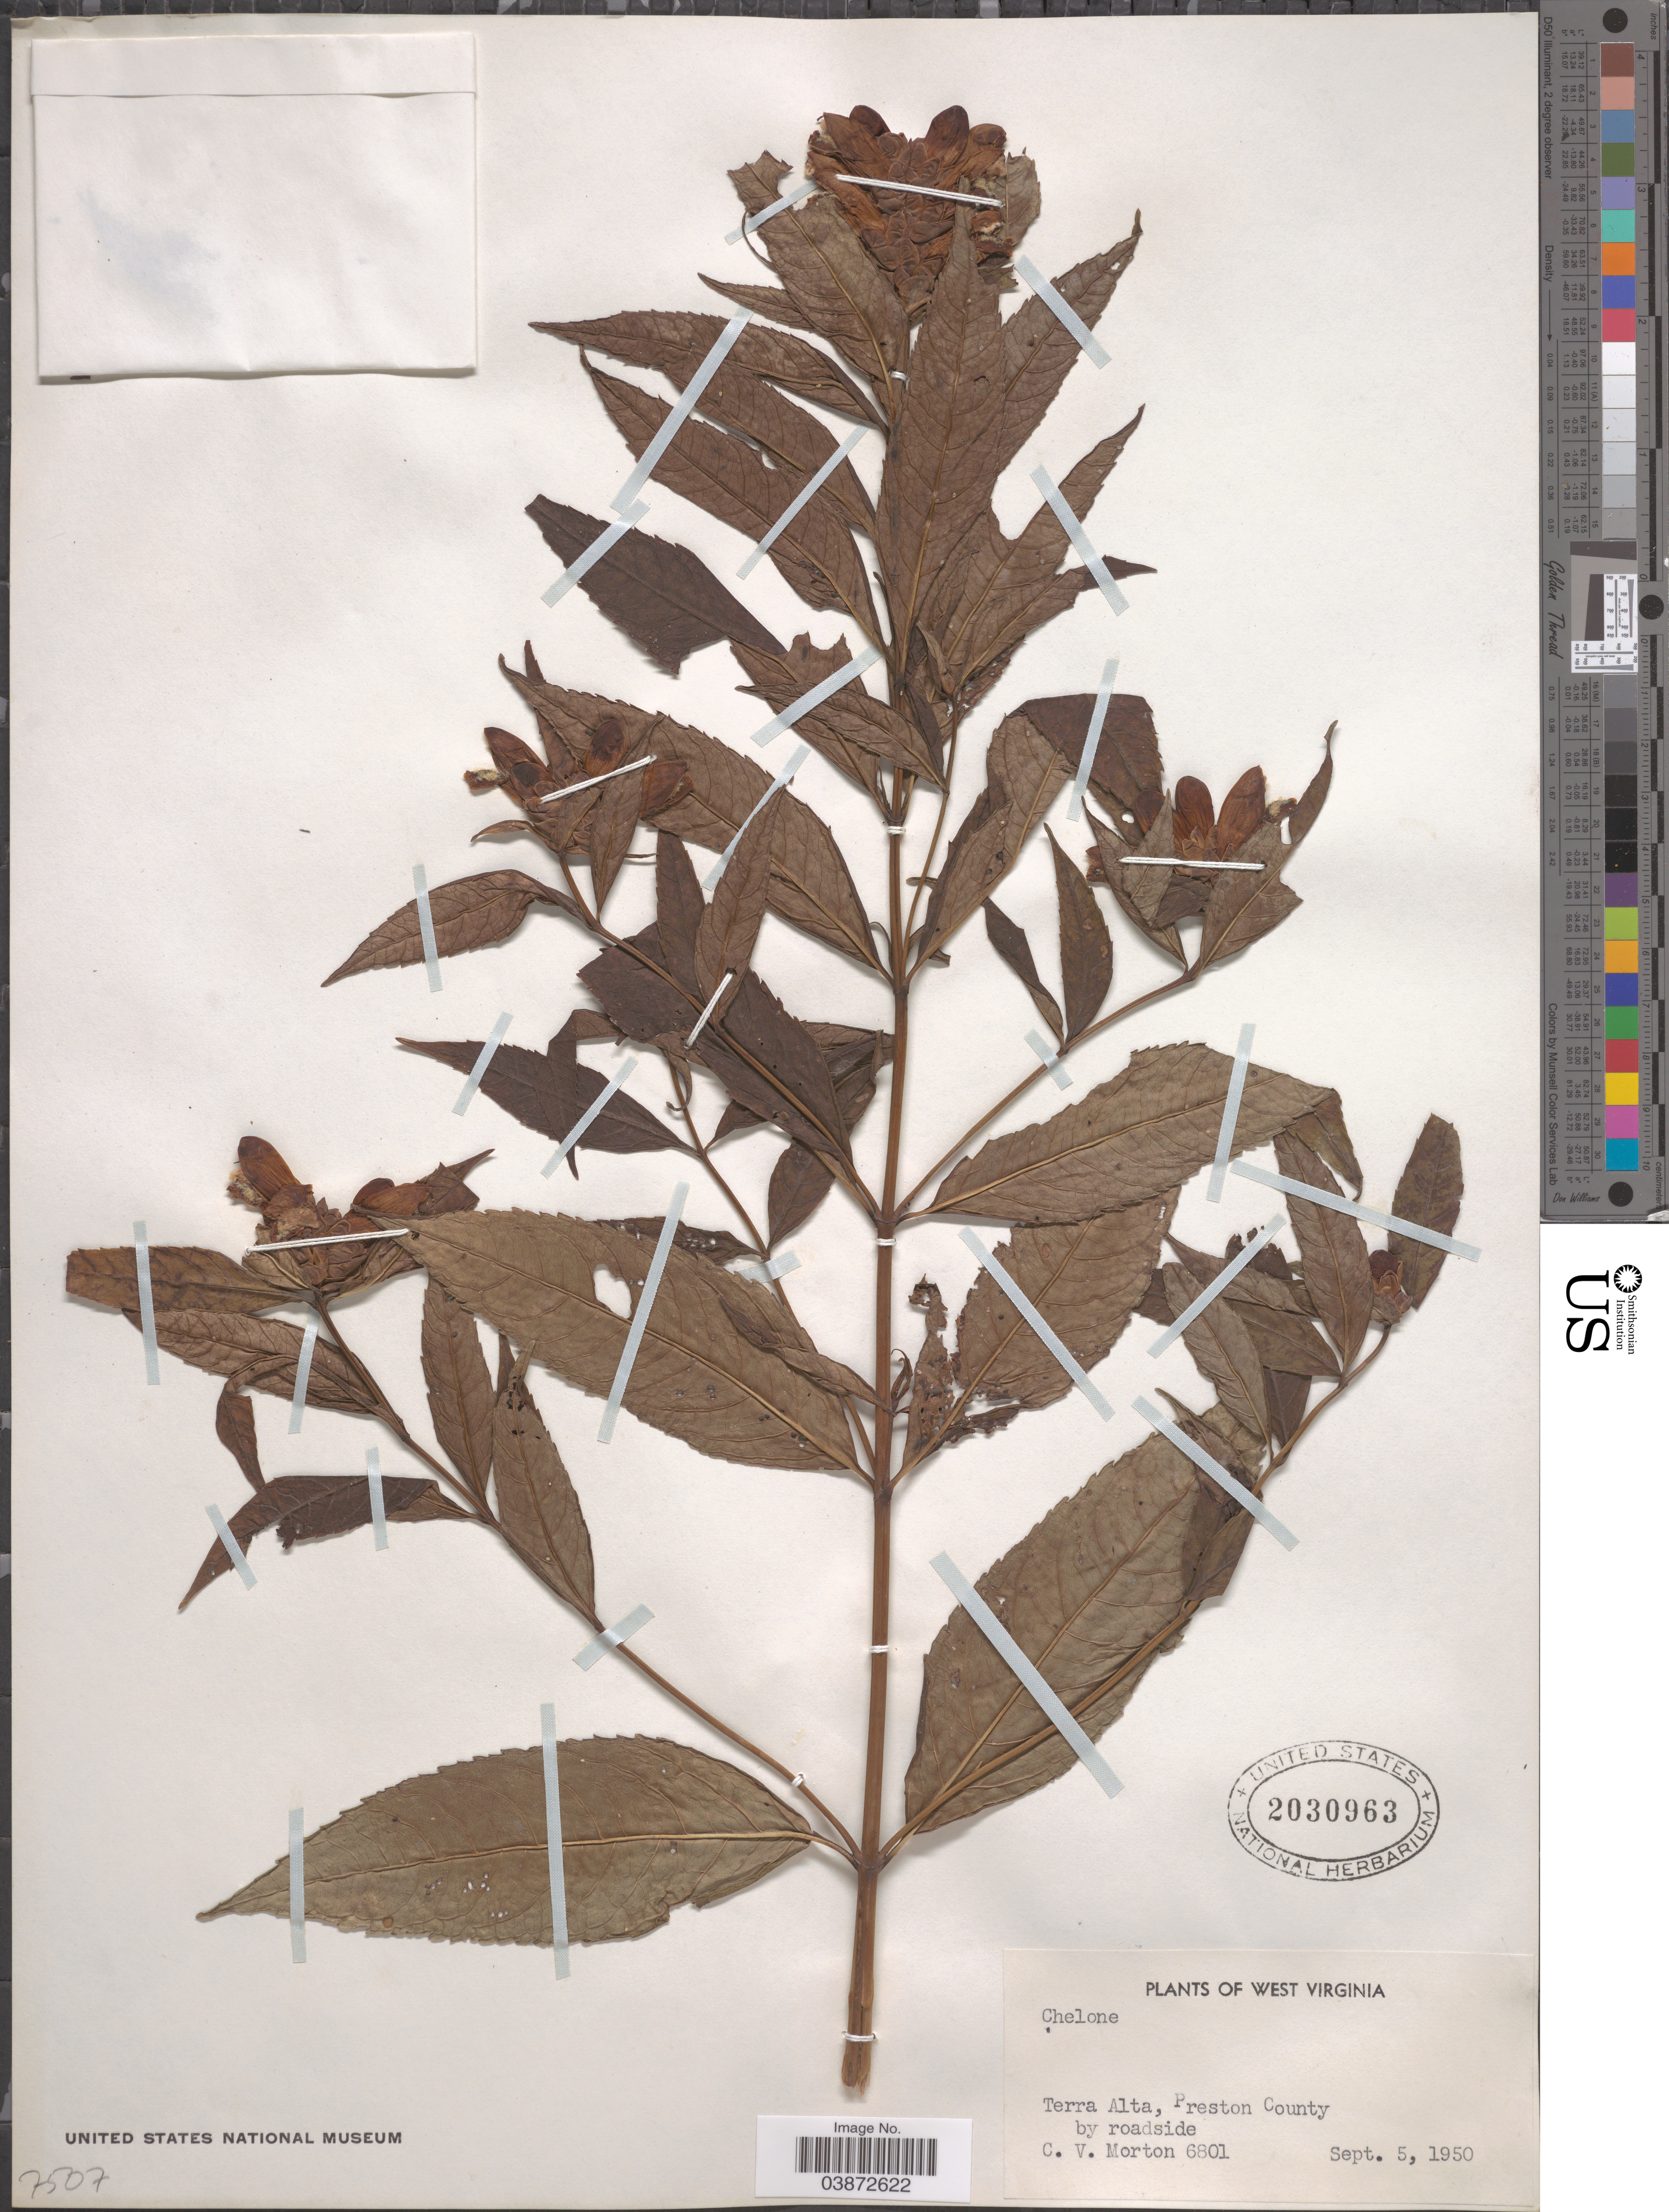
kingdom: Plantae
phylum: Tracheophyta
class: Magnoliopsida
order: Lamiales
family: Plantaginaceae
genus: Chelone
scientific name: Chelone sp.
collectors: C. V. Morton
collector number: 6801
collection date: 1950-09-05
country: United States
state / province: West Virginia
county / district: Preston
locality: Terra Alta, Preston County by roadside.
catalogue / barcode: US 2030963